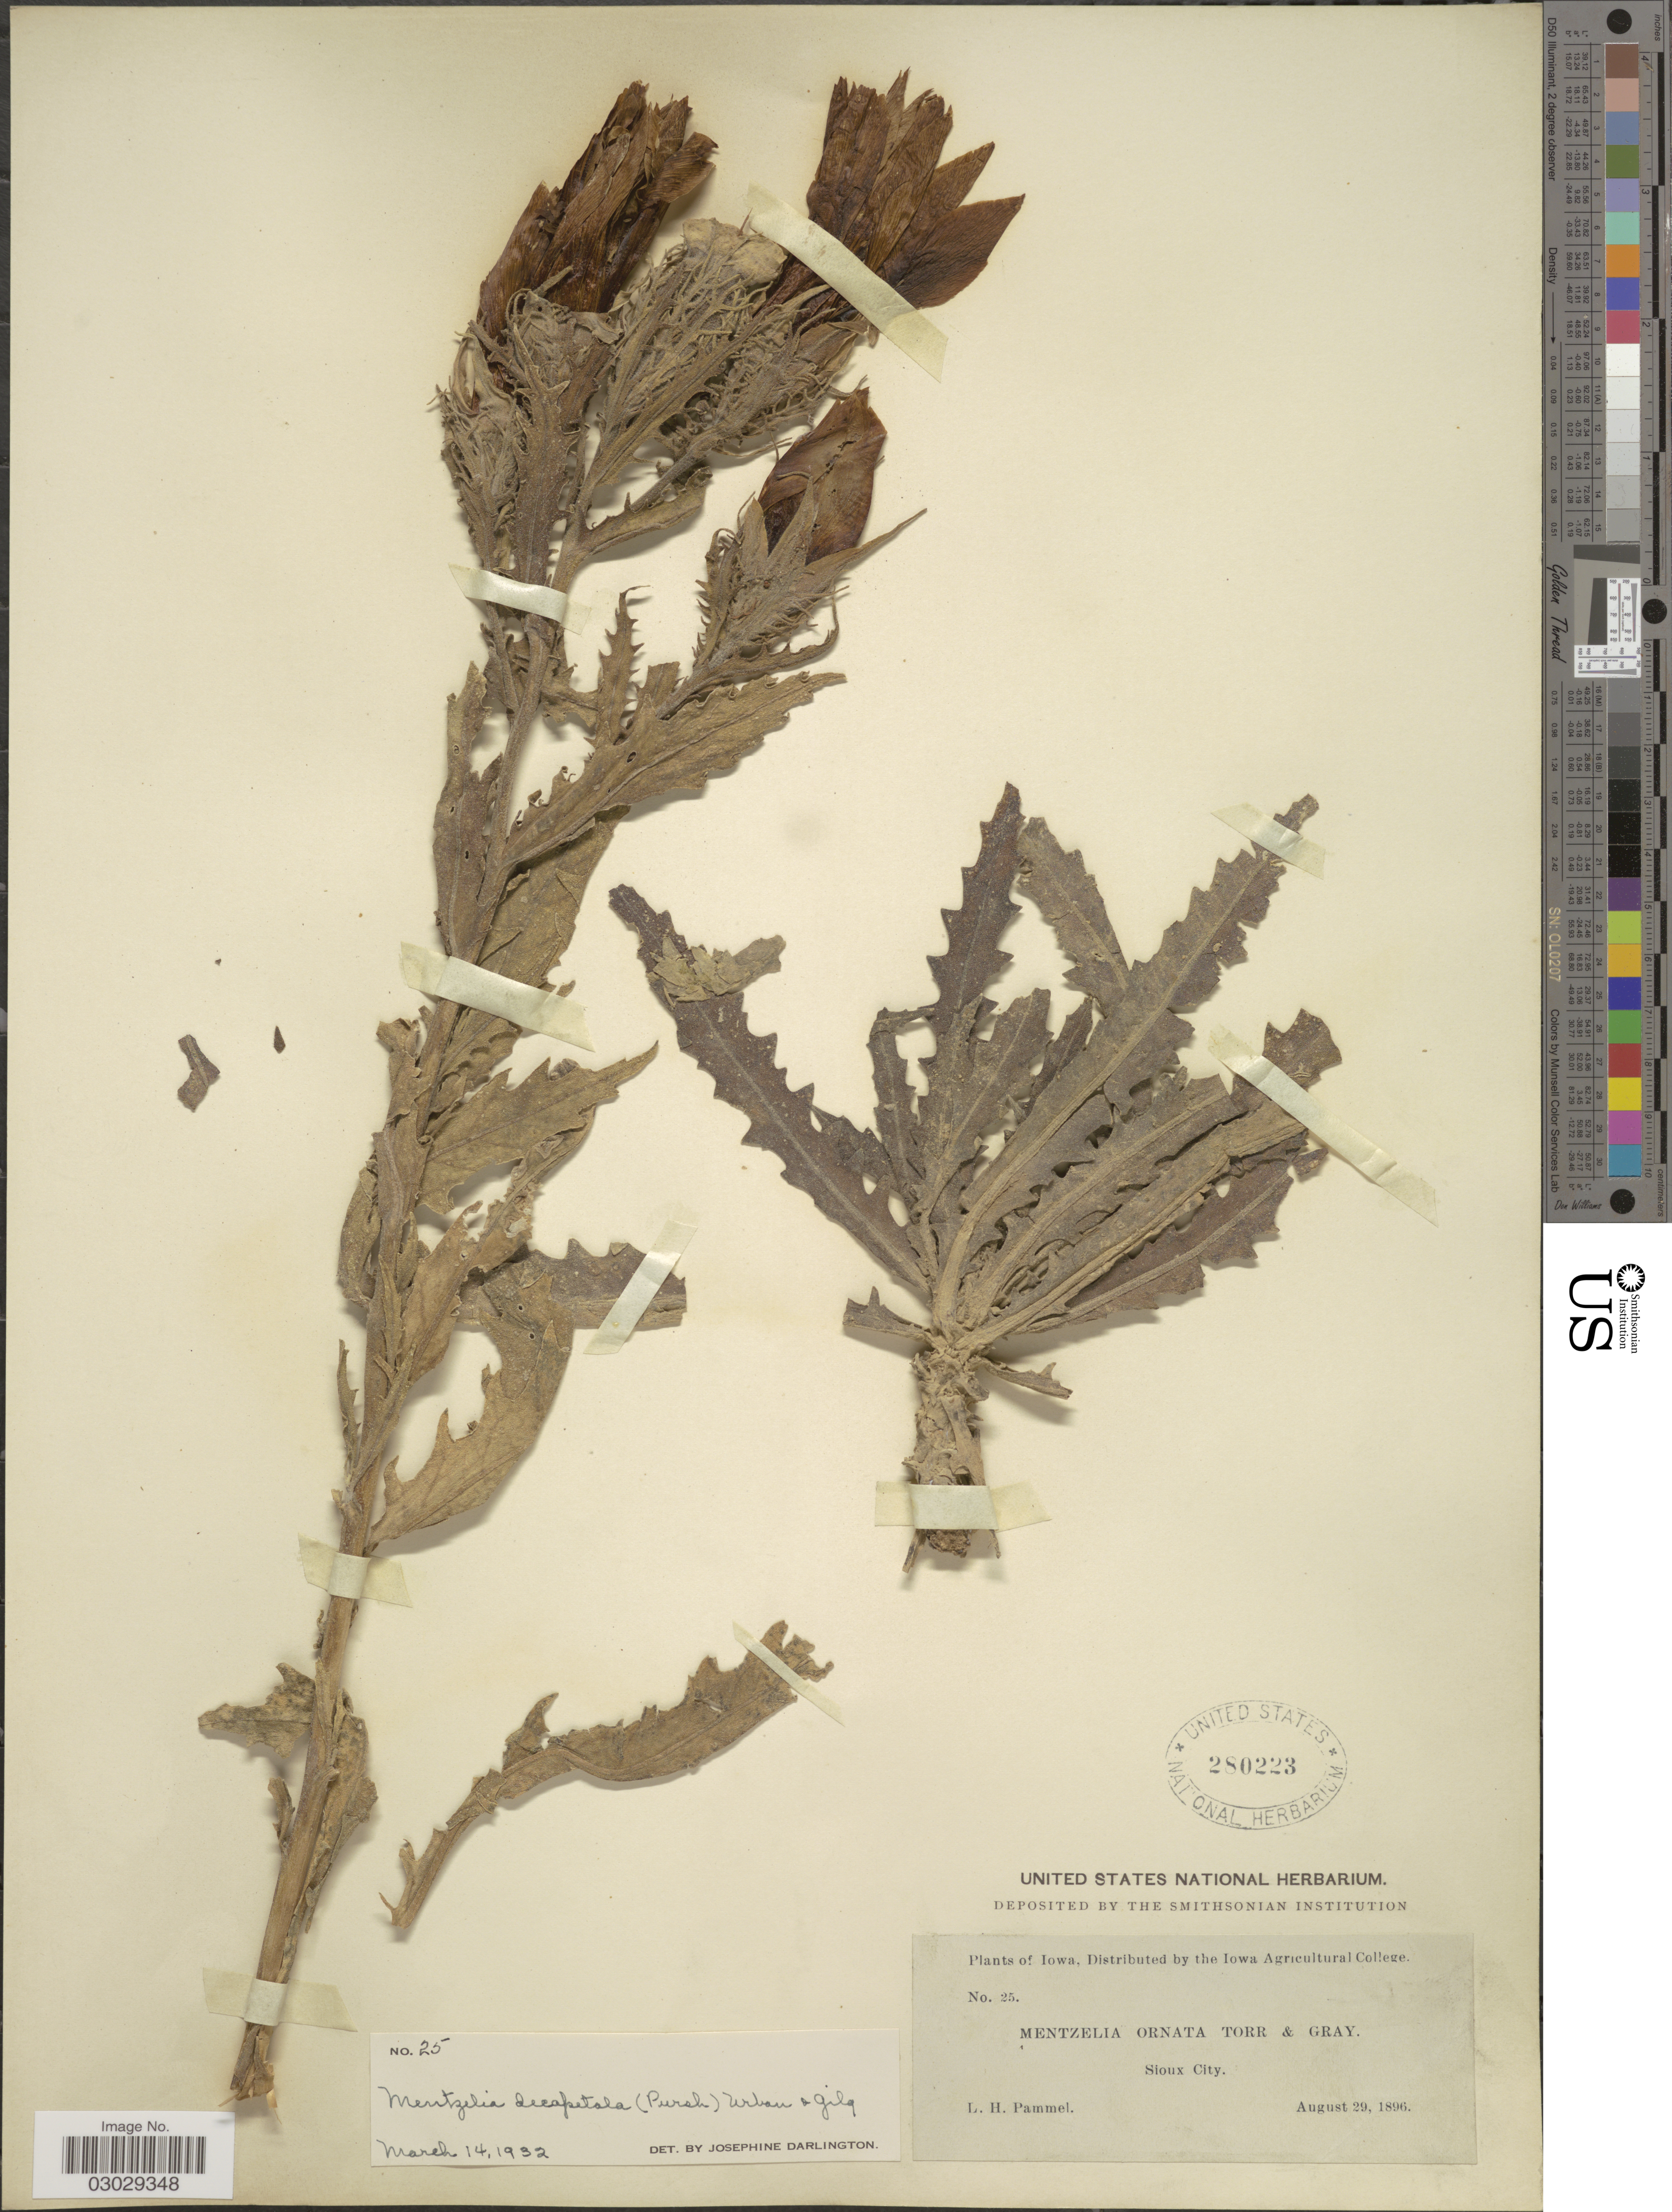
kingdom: Plantae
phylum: Tracheophyta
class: Magnoliopsida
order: Cornales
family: Loasaceae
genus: Mentzelia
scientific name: Mentzelia decapetala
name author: (Sims) Urb.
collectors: L. Pammel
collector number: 25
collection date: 1896-08-29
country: United States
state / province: Iowa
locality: Sioux City.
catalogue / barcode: US 280223